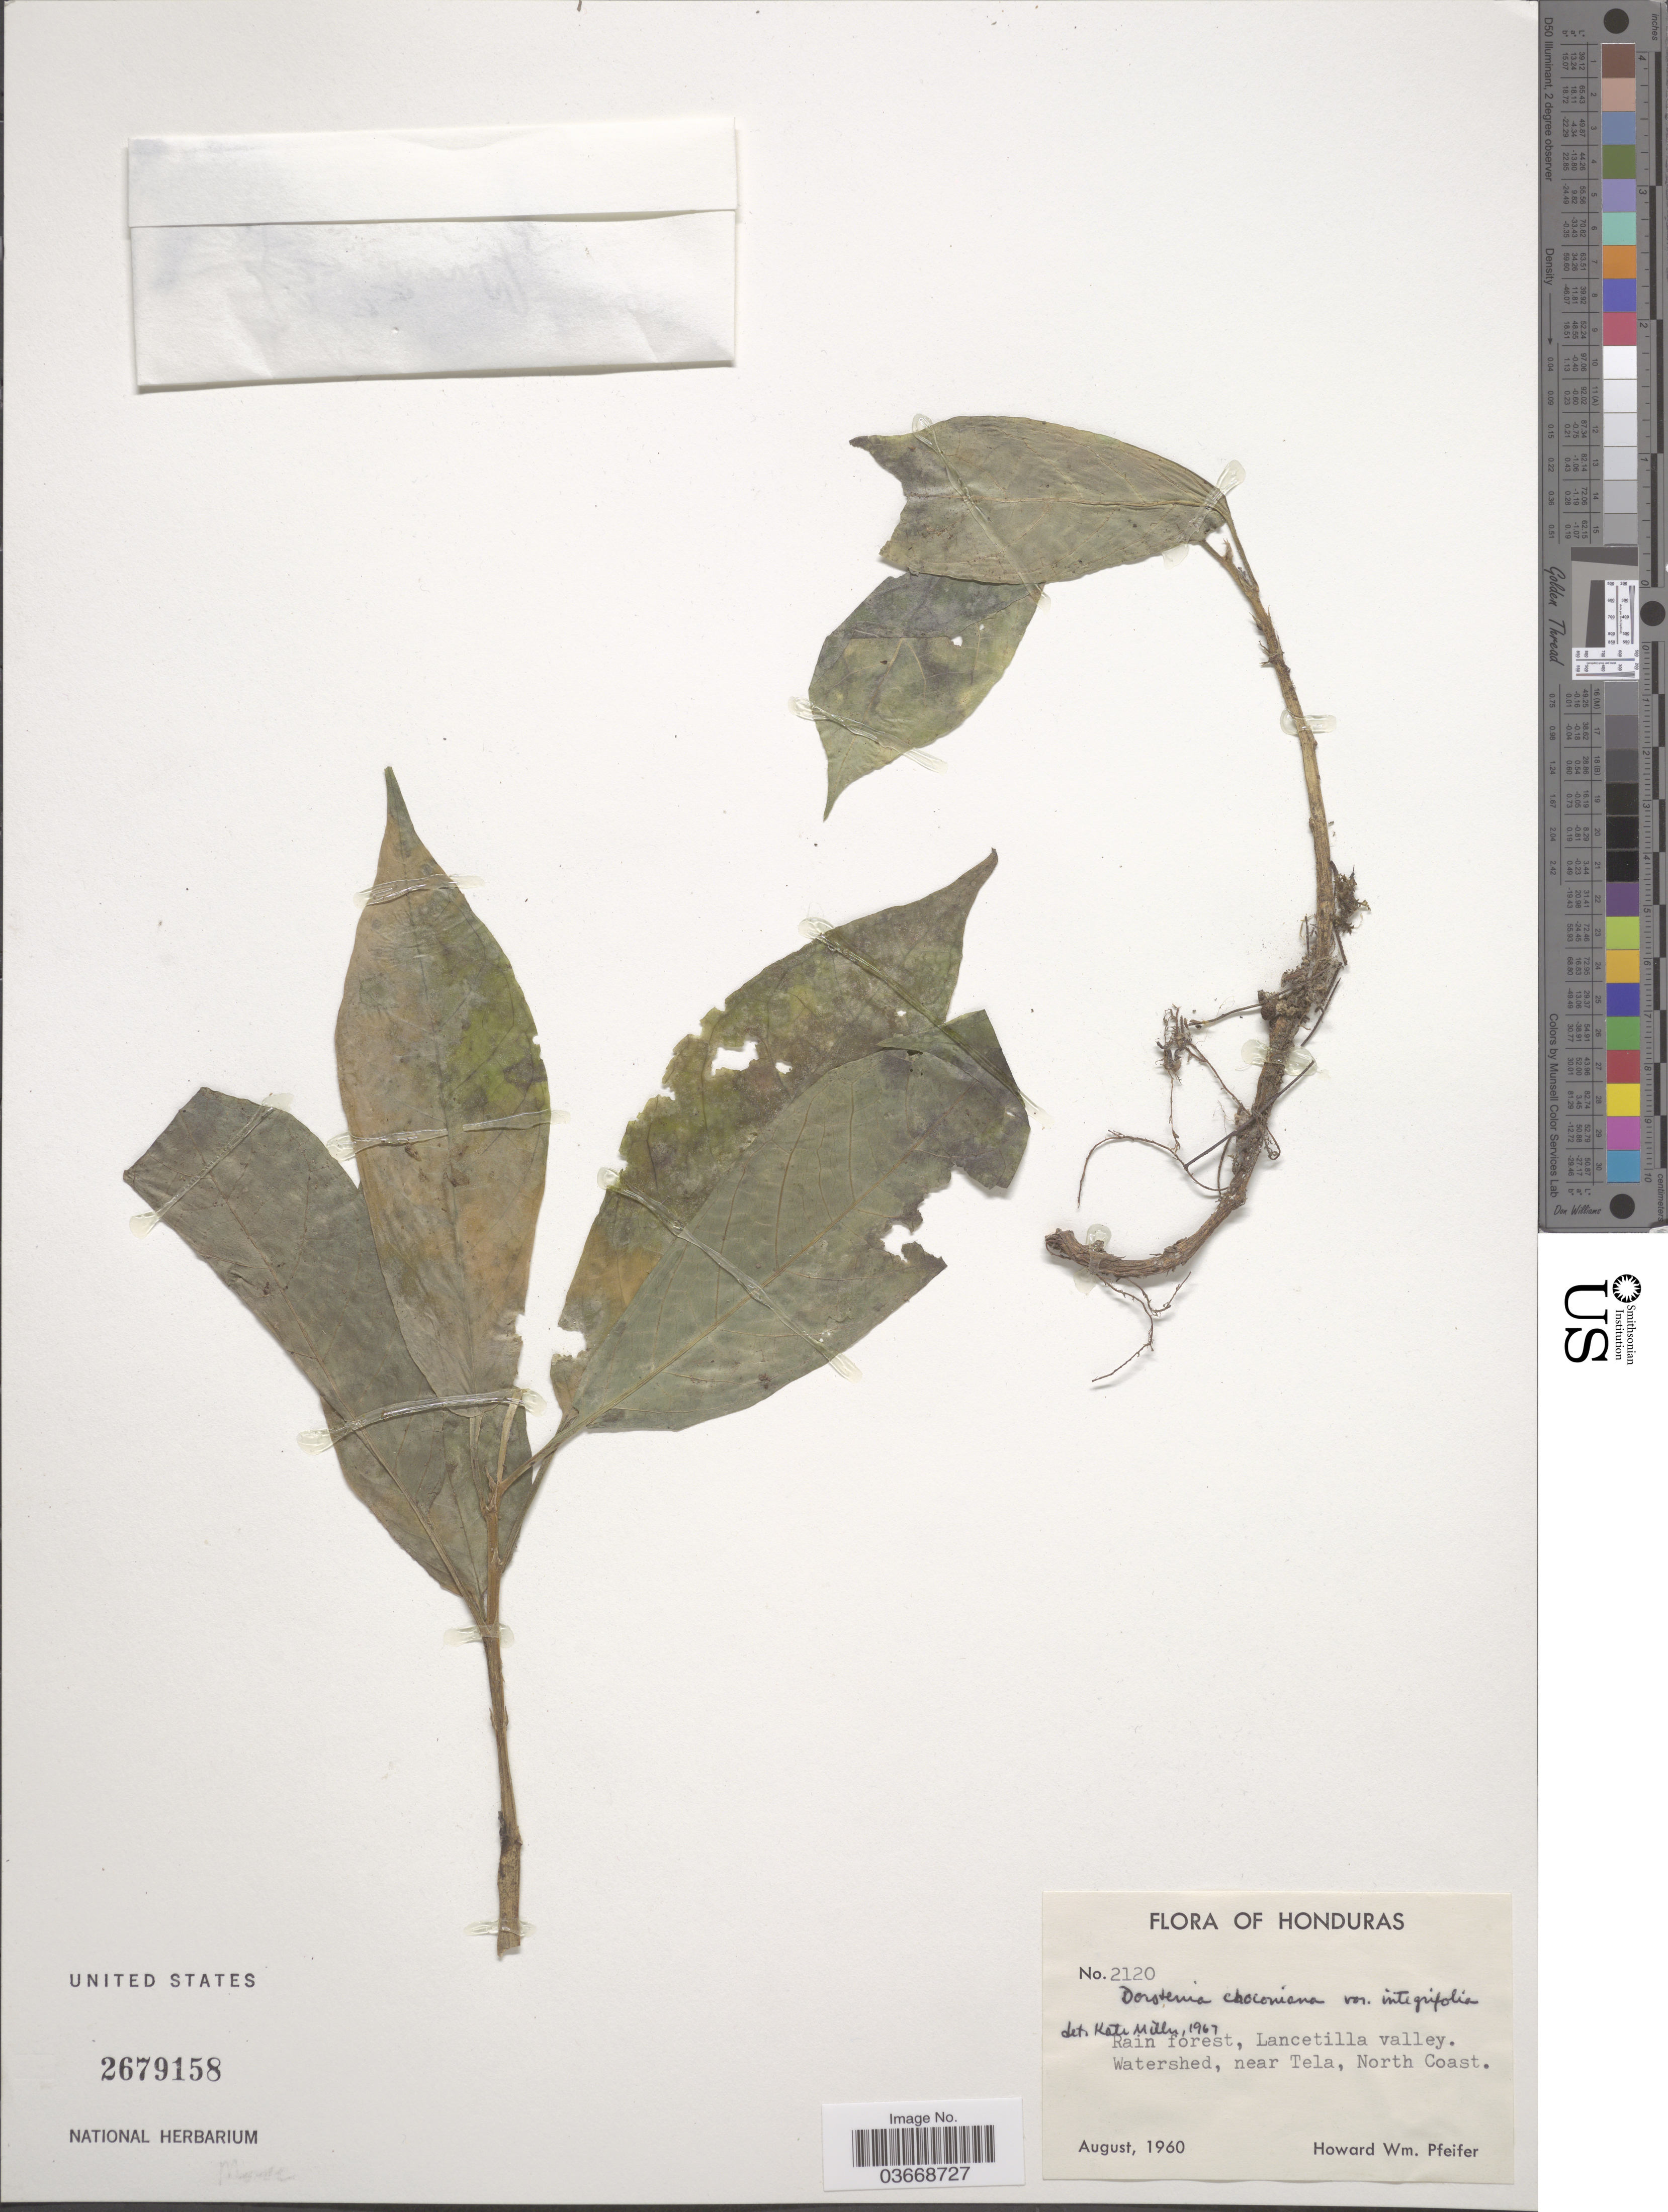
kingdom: Plantae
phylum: Tracheophyta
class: Magnoliopsida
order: Rosales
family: Moraceae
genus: Dorstenia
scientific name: Dorstenia choconiana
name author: S. Watson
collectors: H. W. Pfeifer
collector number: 2120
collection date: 1960-08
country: Honduras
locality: Rain forest, Lancetilla valley. Watershed, near Tela, North Coast.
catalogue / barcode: US 2679158